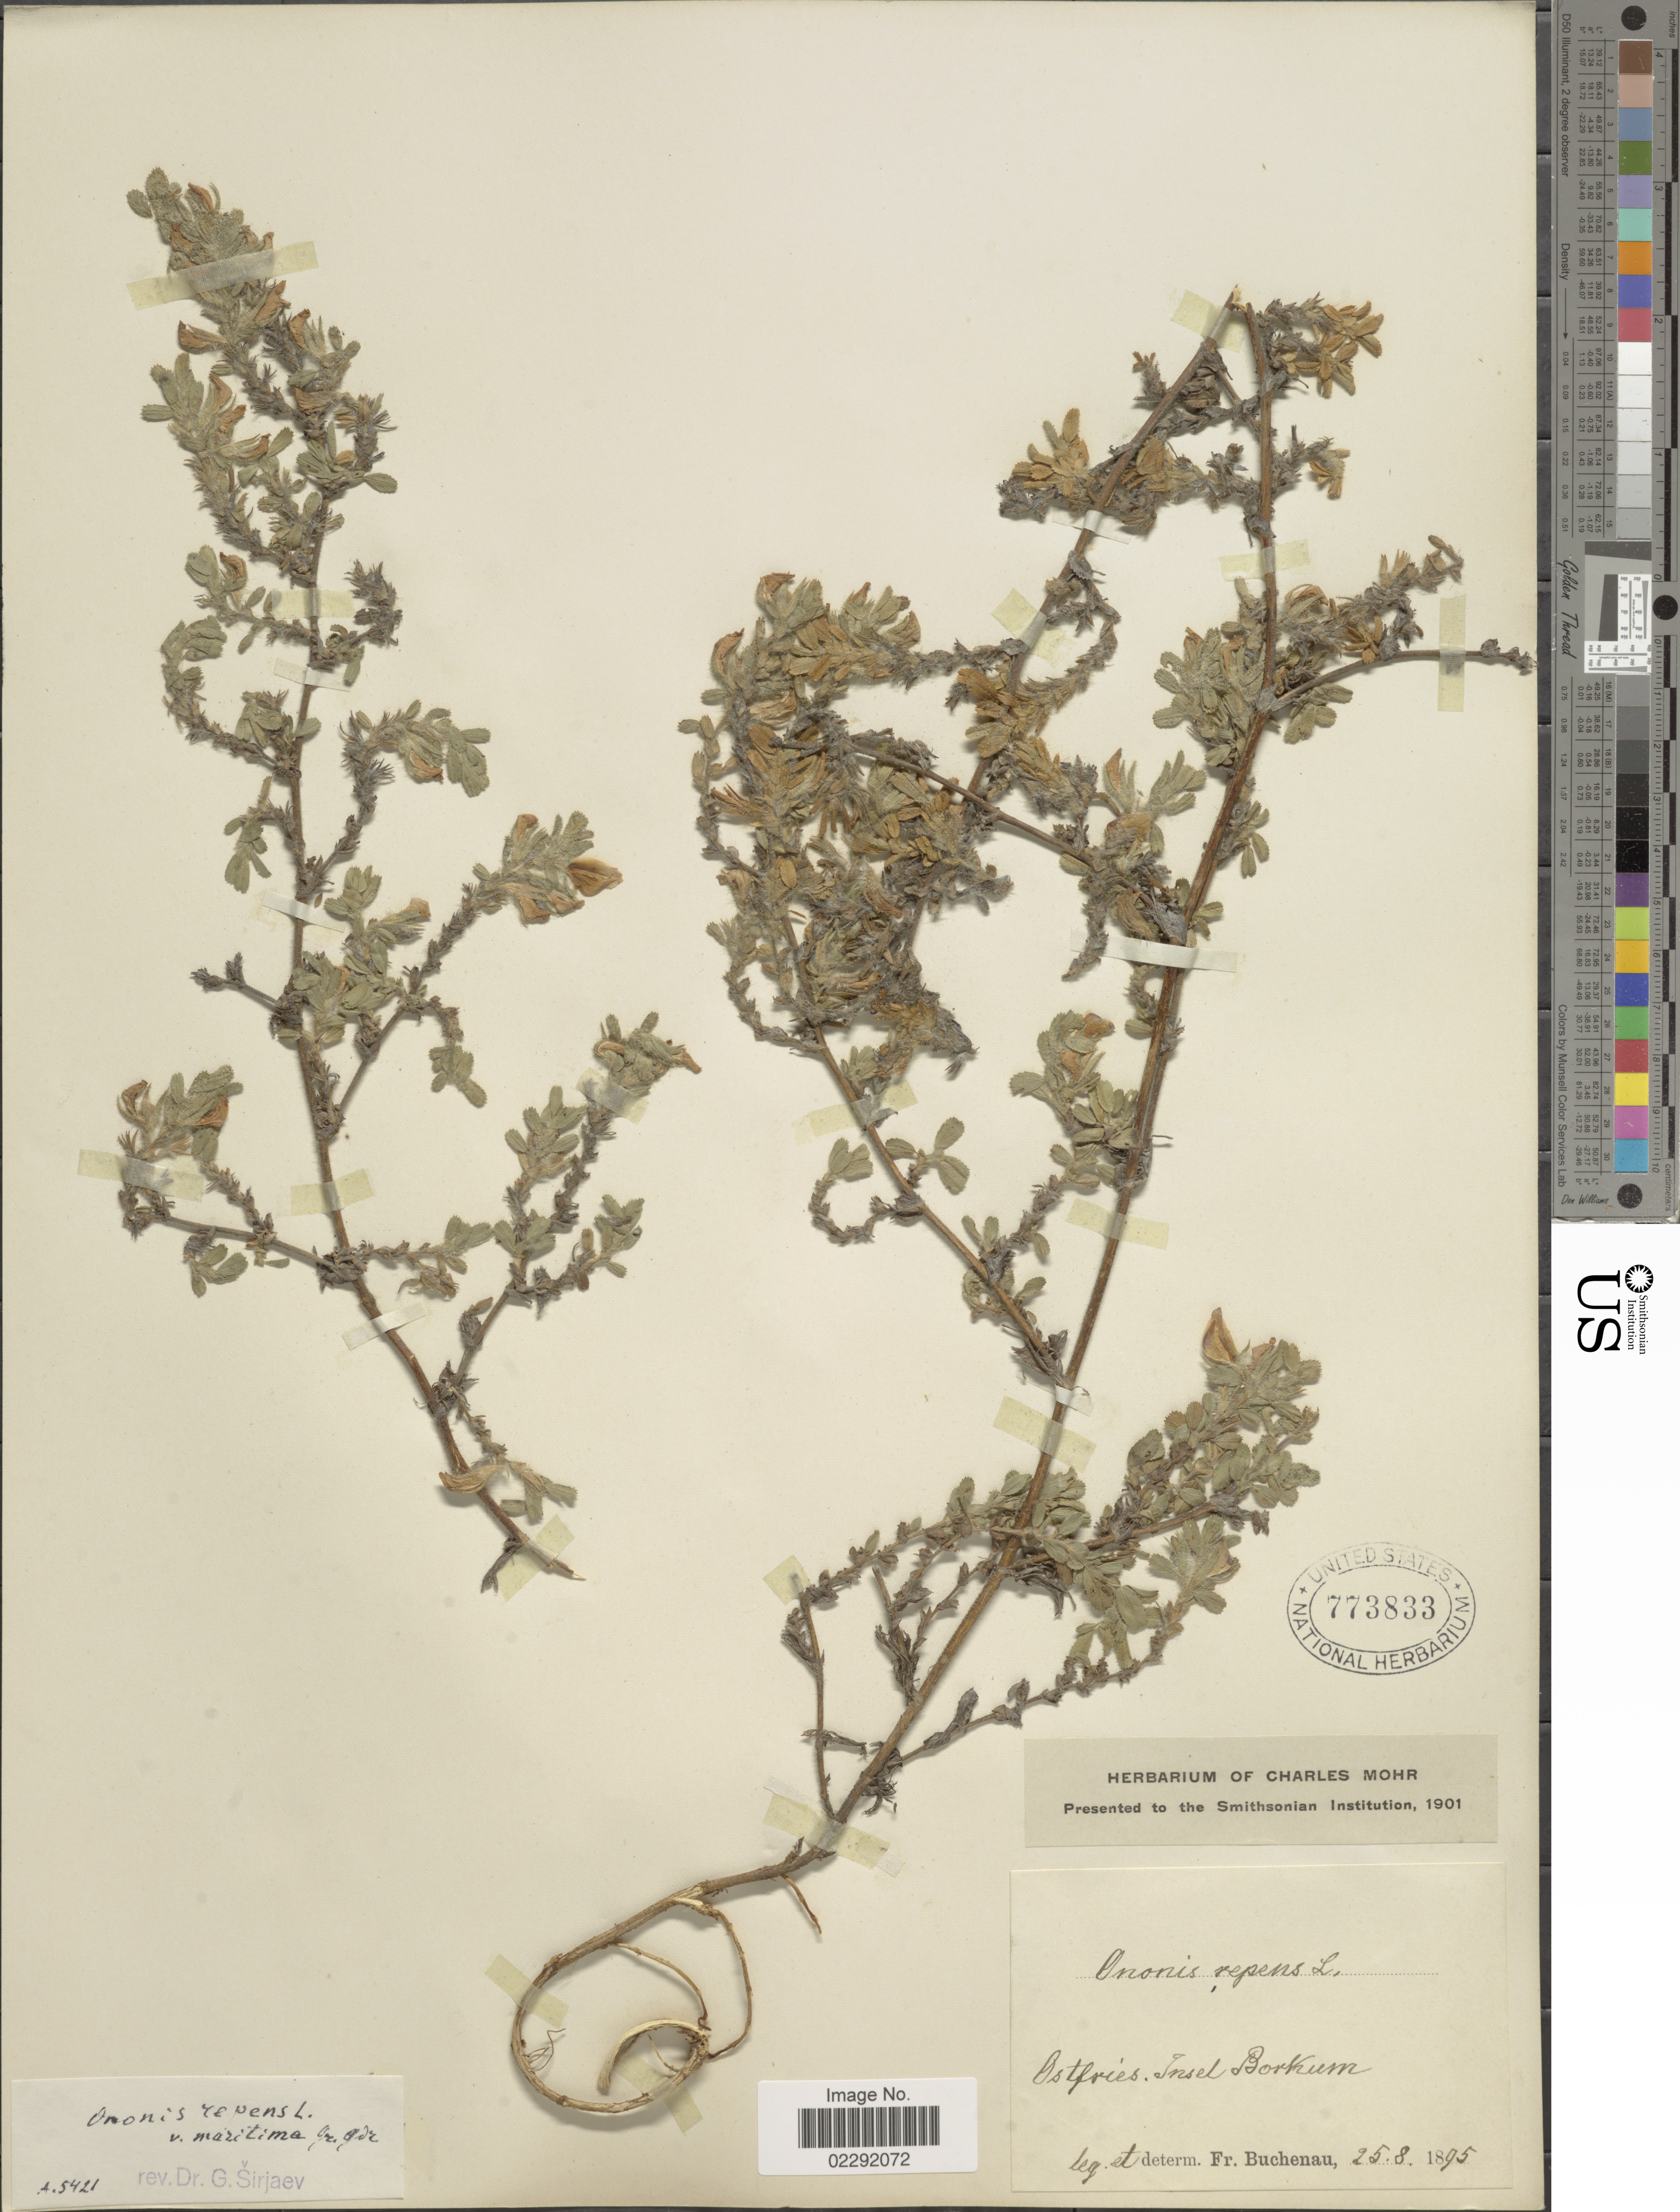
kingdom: Plantae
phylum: Tracheophyta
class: Magnoliopsida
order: Fabales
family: Fabaceae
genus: Ononis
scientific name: Ononis repens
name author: L.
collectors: F. Buchenau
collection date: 1895-08-25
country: Germany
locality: Ostfries. Insel BorKum.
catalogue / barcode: US 773833